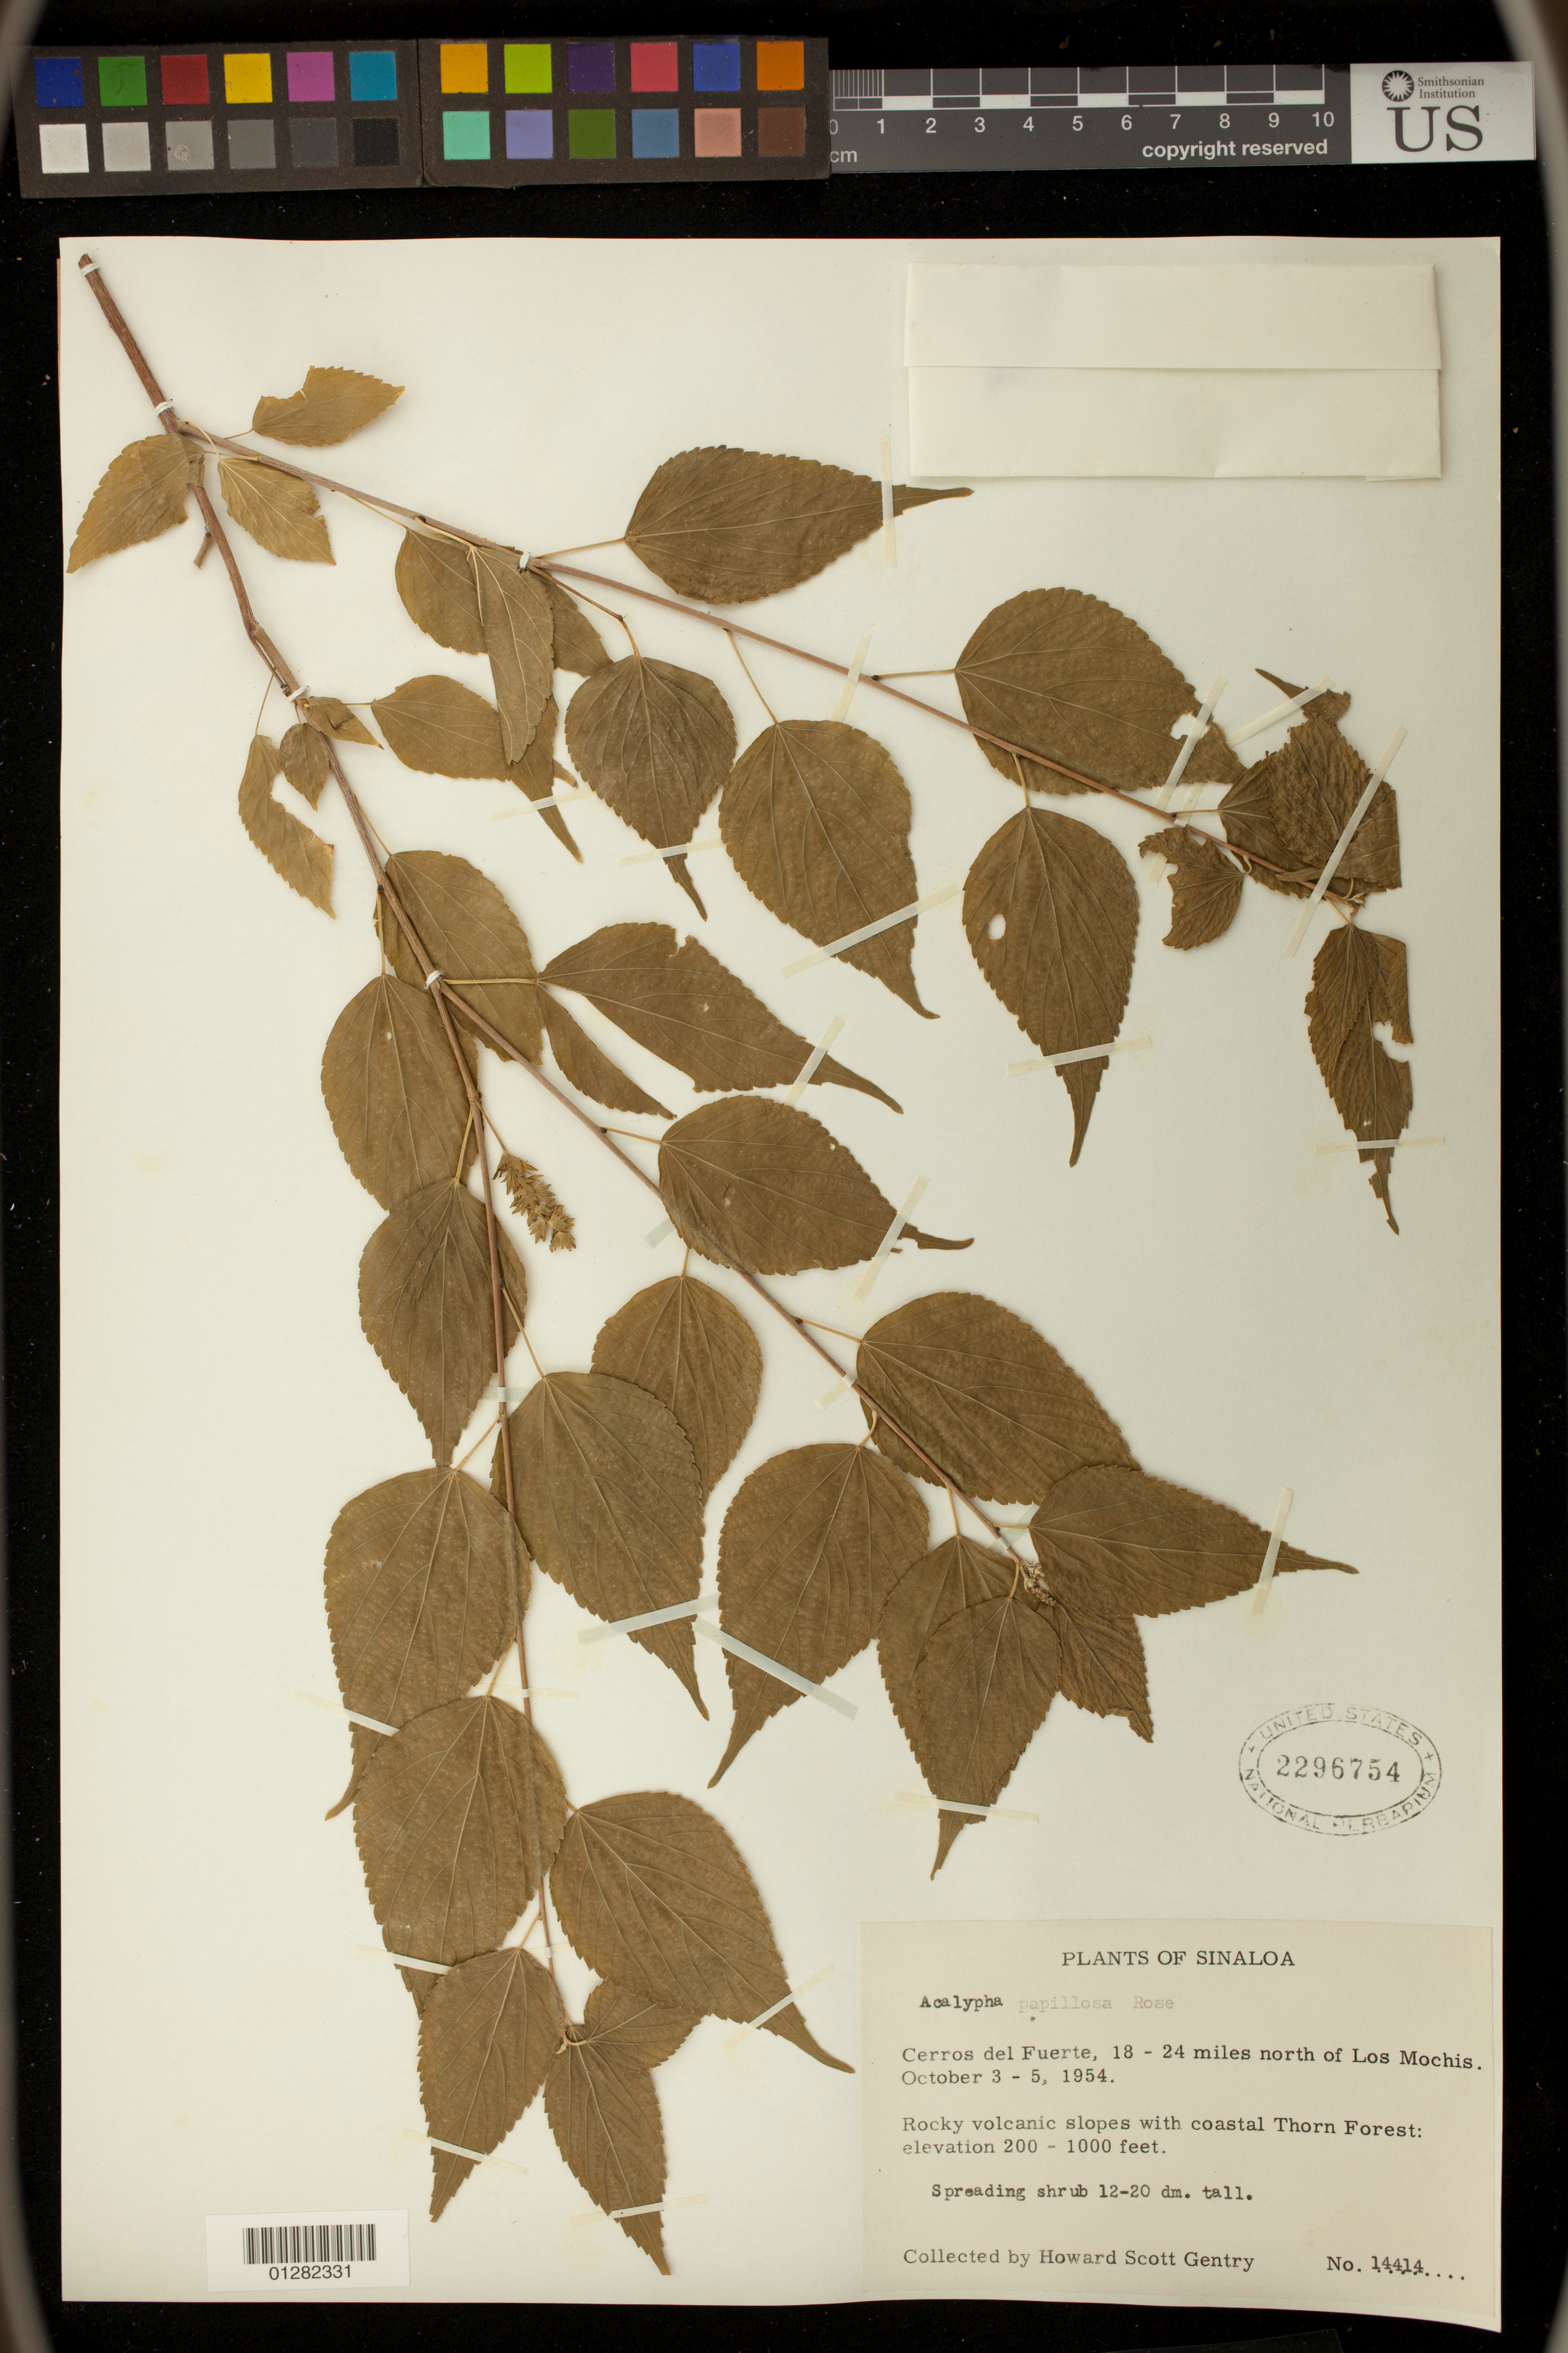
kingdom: Plantae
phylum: Tracheophyta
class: Magnoliopsida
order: Malpighiales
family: Euphorbiaceae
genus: Acalypha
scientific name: Acalypha papillosa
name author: Rose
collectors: G. B. Hinton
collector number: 14414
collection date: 1954-10-03/1954-10-05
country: Mexico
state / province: Sinaloa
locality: Cerros del Fuerte, 18-24 miles north of Los Mochis.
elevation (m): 61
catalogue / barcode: US 2296754